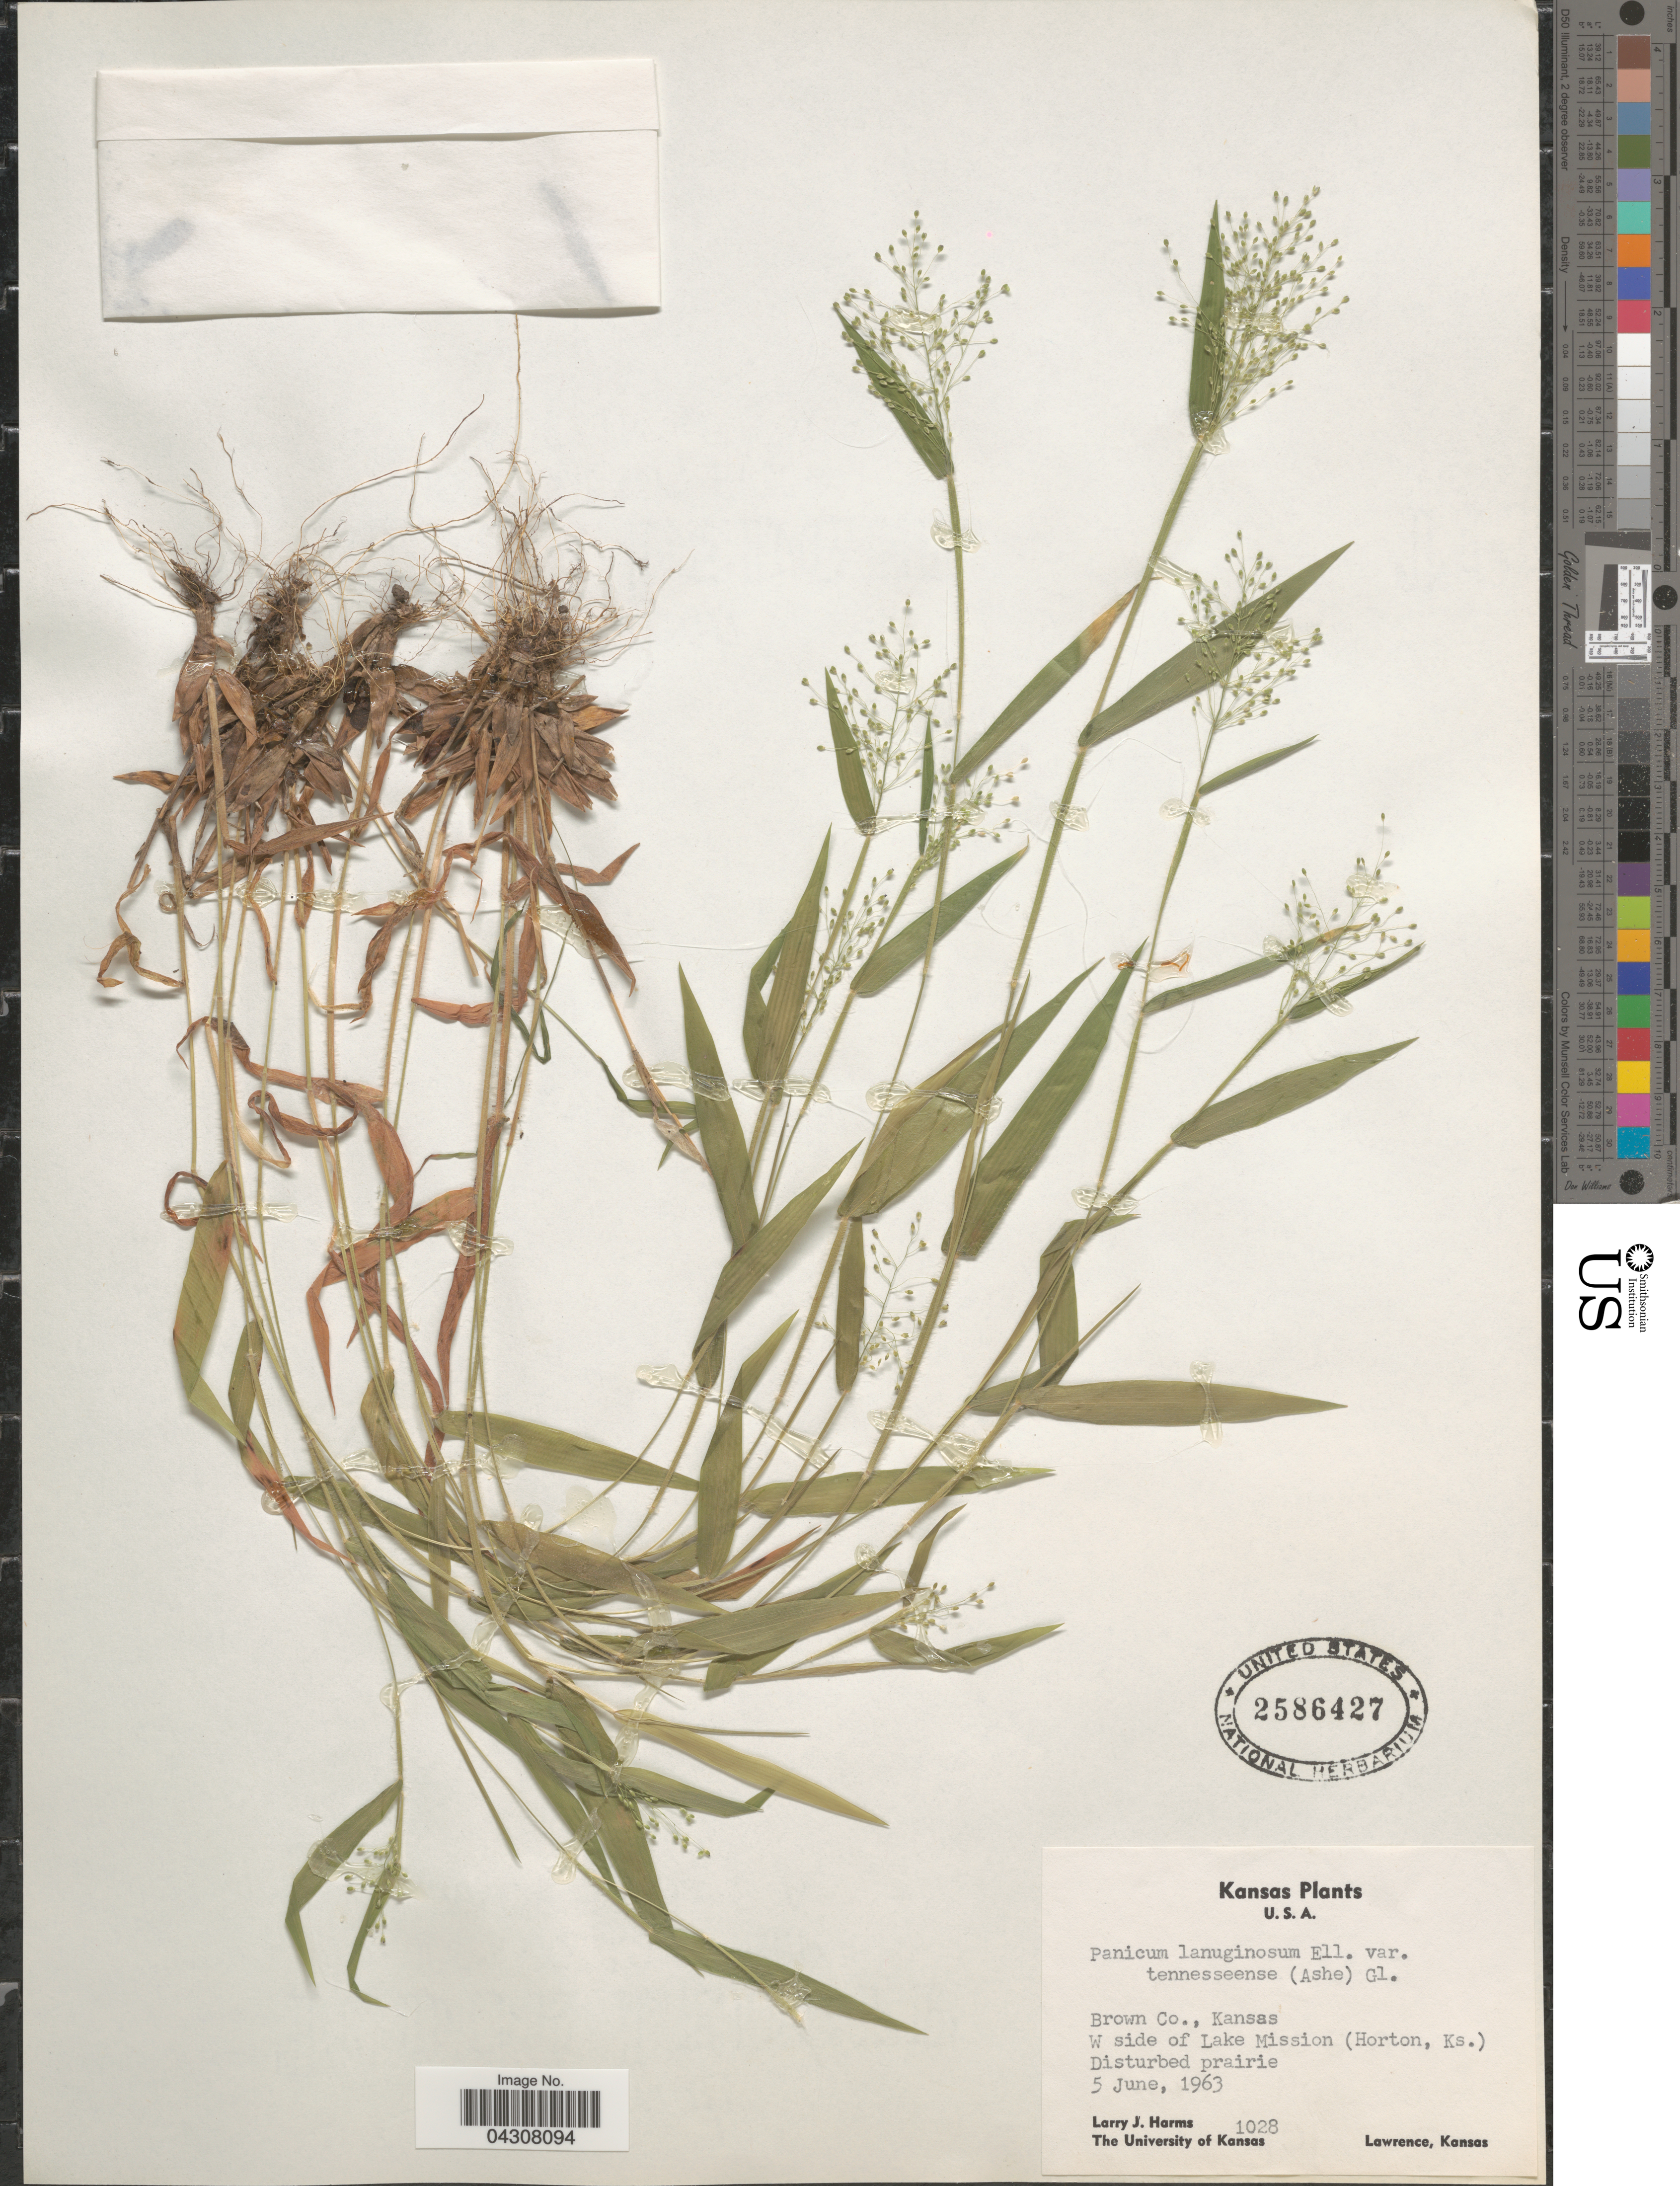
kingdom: Plantae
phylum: Tracheophyta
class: Liliopsida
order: Poales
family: Poaceae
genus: Dichanthelium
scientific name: Dichanthelium acuminatum var. acuminatum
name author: (Sw.) Gould & C.A. Clark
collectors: L. Harms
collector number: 1028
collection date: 1963-06-05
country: United States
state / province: Kansas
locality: Brown Co. W side of Lake Mission (Horton, Ks.).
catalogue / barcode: US 2586427